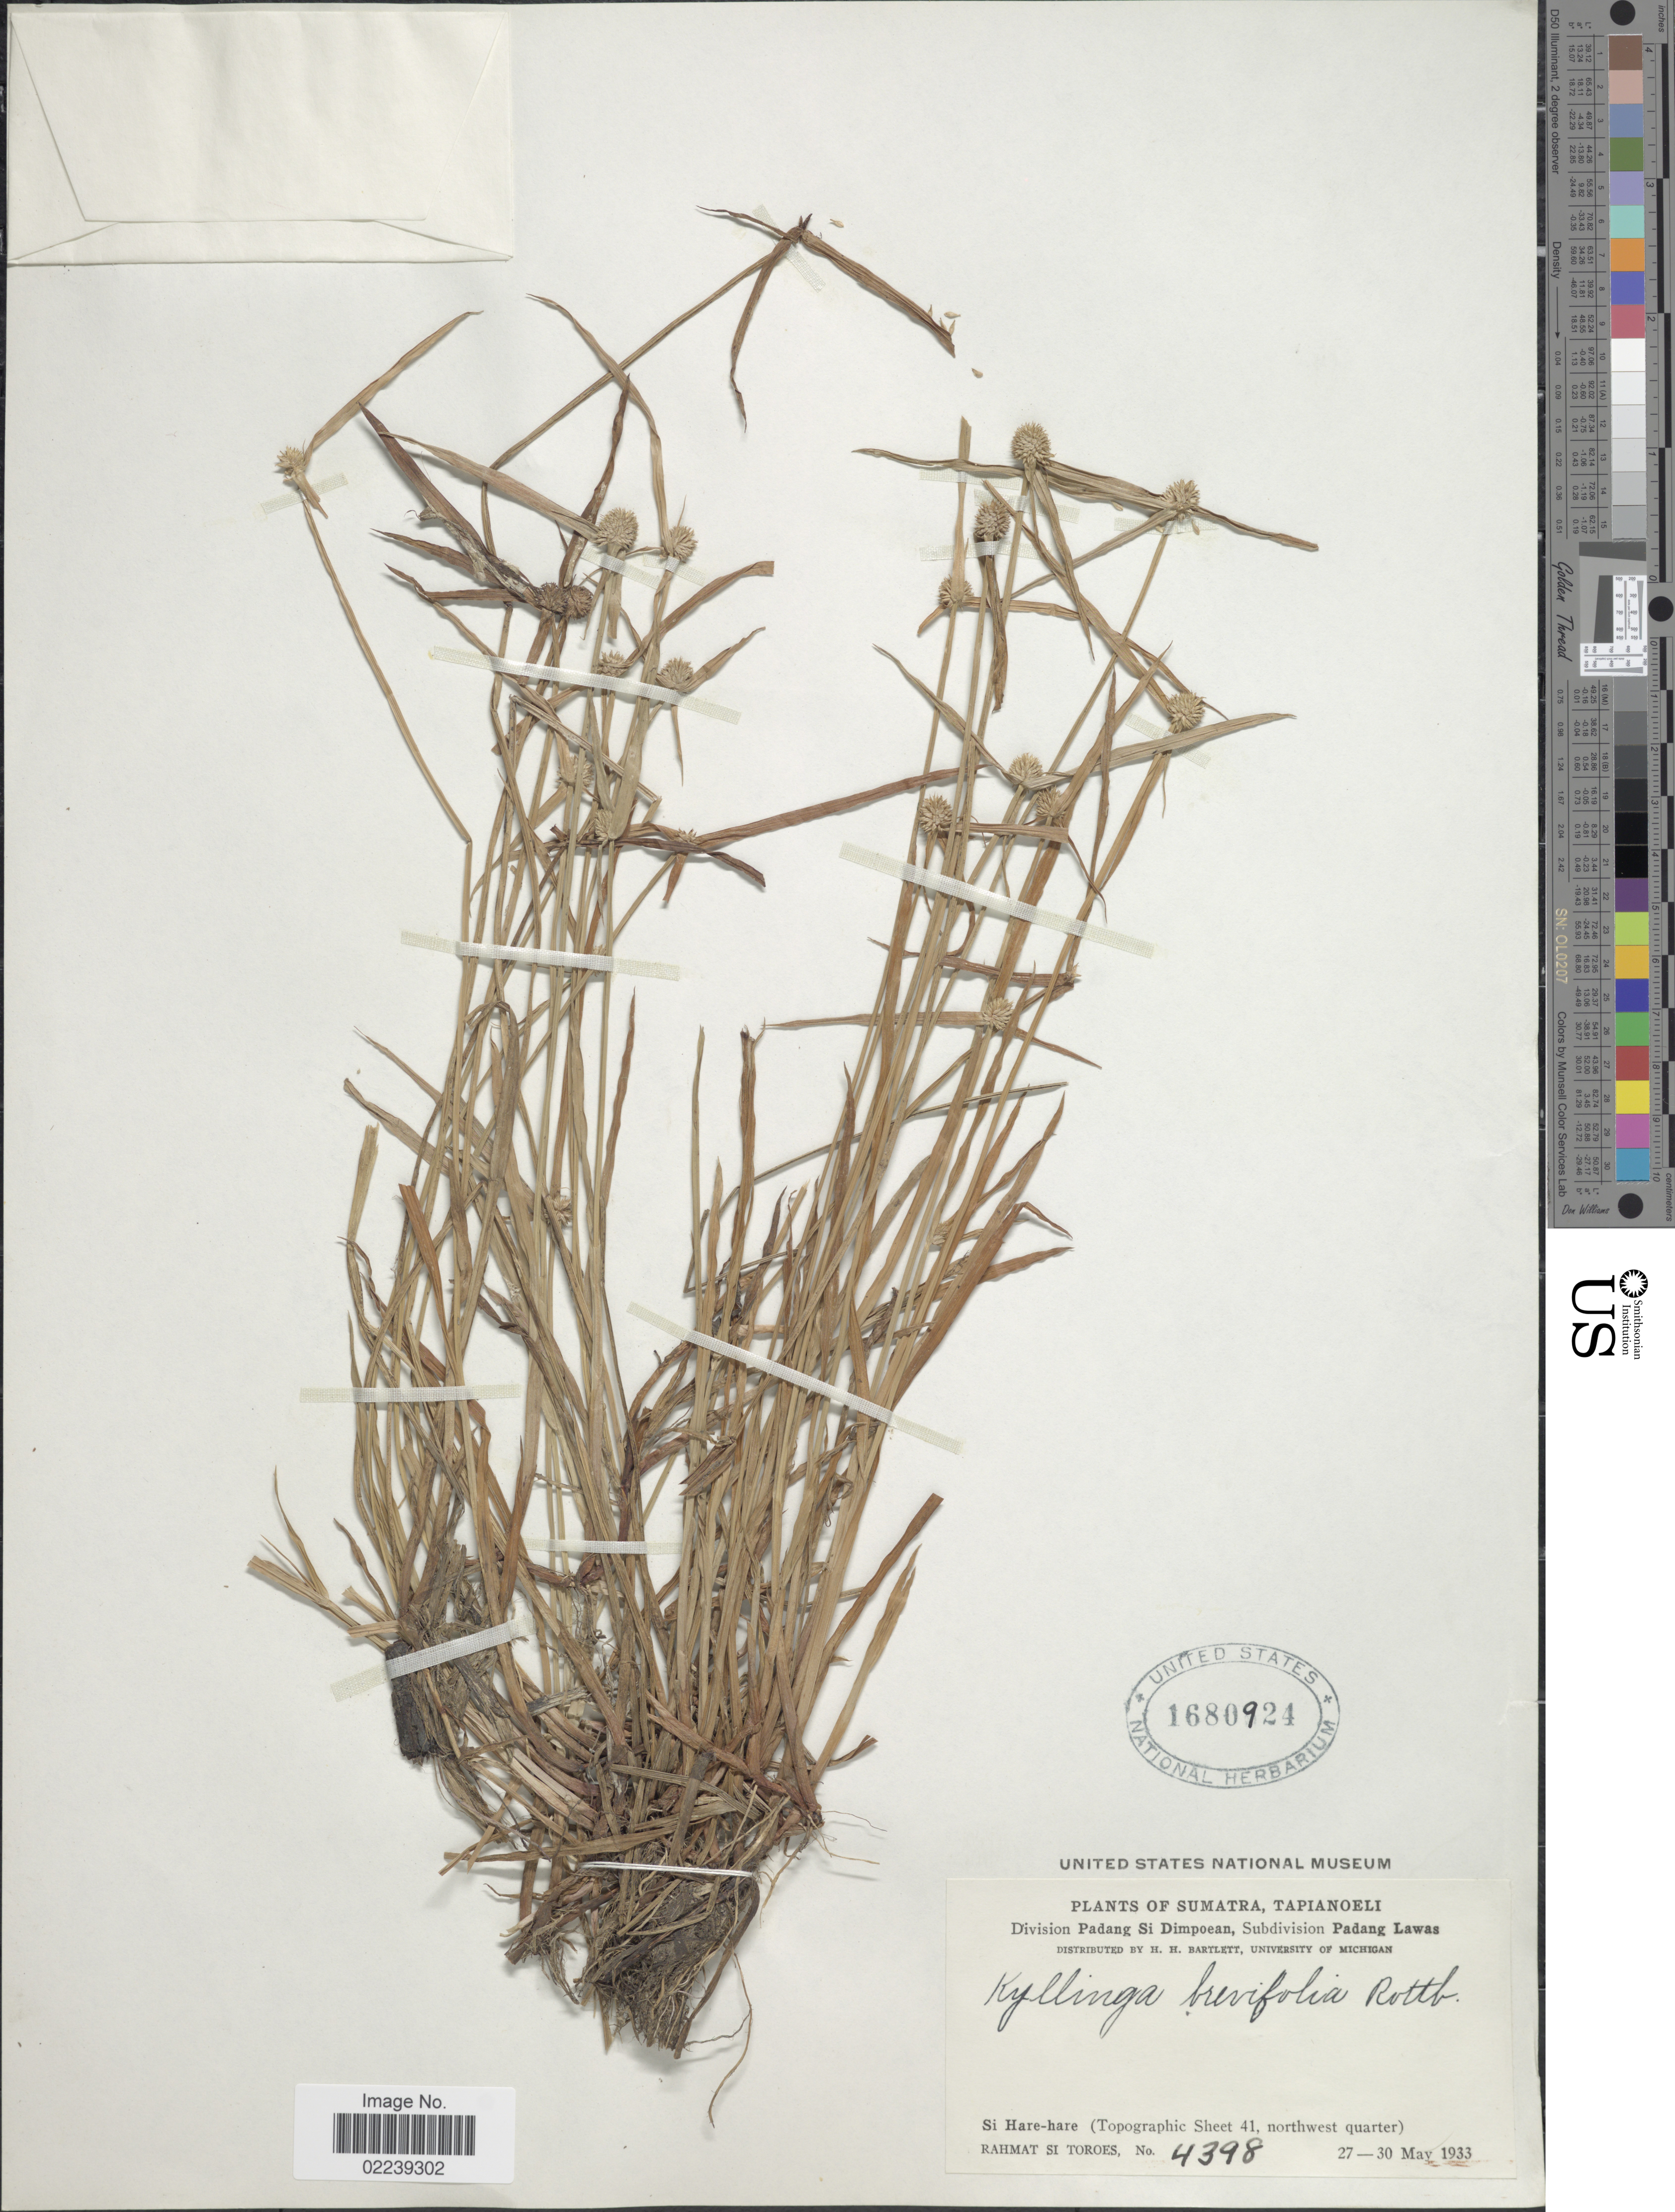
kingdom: Plantae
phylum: Tracheophyta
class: Liliopsida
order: Poales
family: Cyperaceae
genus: Cyperus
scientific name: Cyperus brevifolius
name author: (Rottb.) Hassk.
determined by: Strong, M. T., (US), Smithsonian Institution - National Museum of Natural History (UNITED STATES)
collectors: Rahmat Si Boeea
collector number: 4398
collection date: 1933-05-27/1933-05-30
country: Indonesia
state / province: Sumatra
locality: Tapianoeli, Division Padang Si Dimpoean, Subdivision Padan Lawas, Si Hare-hare (Topographic Sheet 41, northwest quarter)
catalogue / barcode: US 1680924